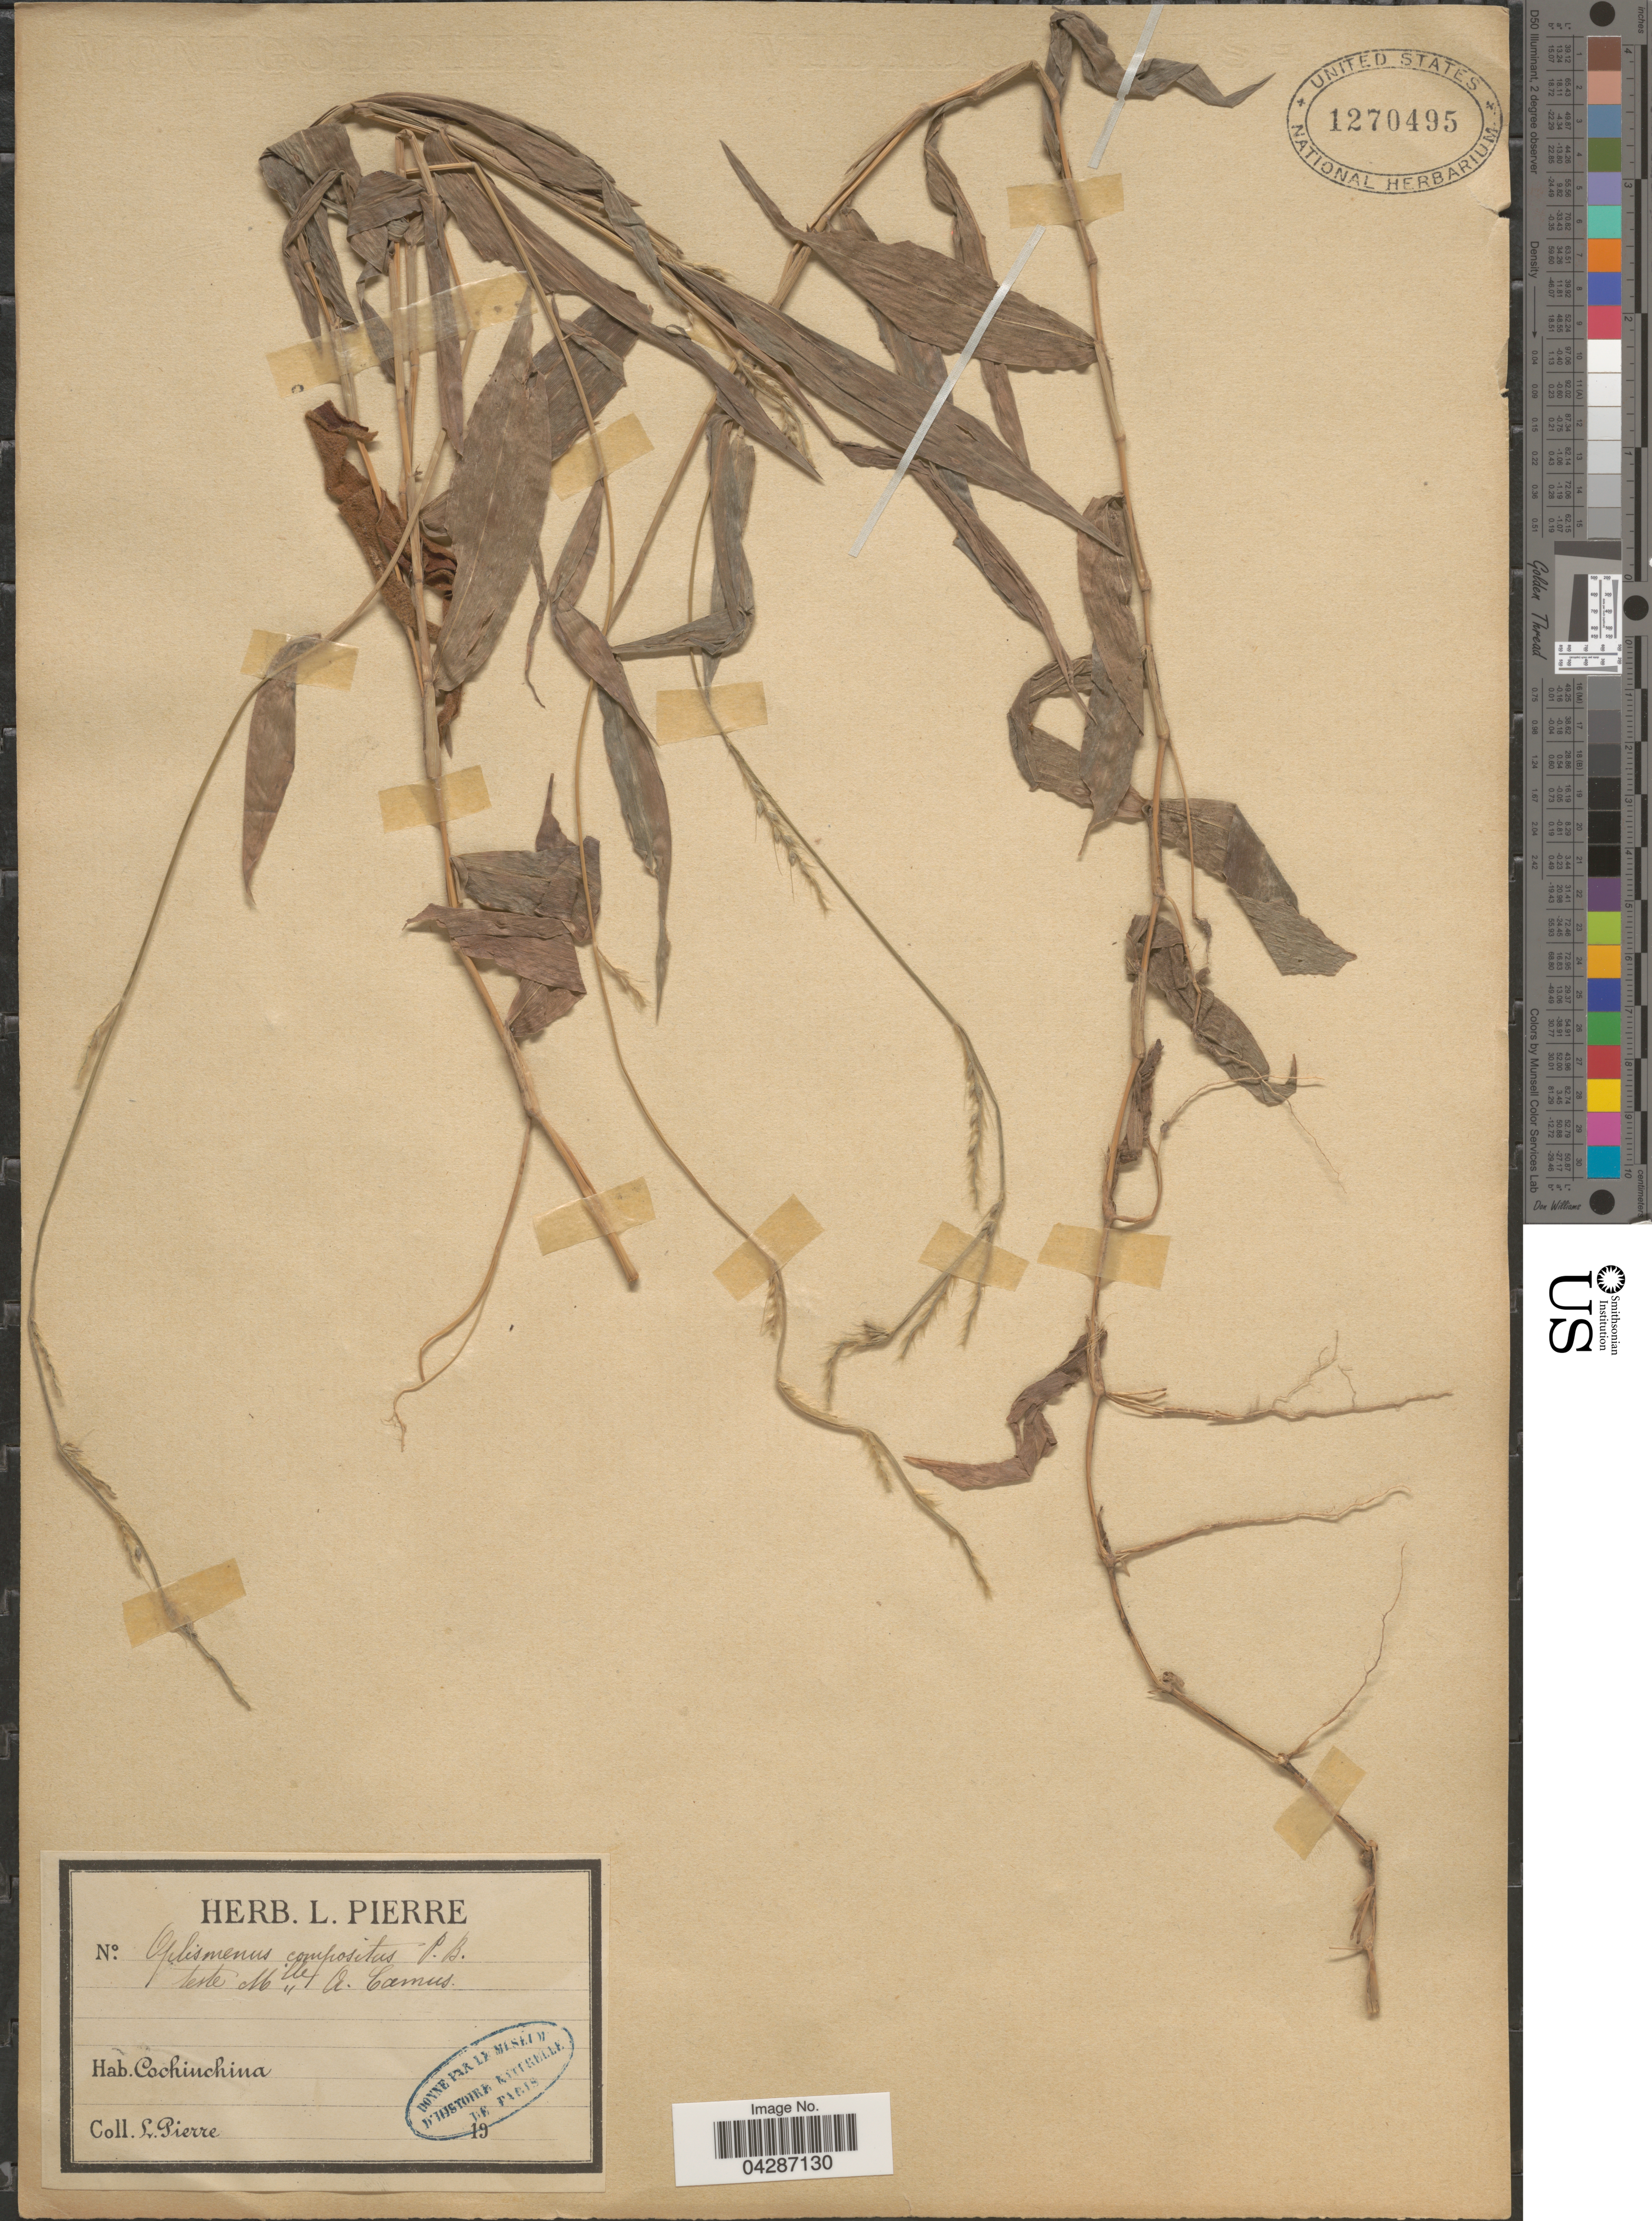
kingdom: Plantae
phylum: Tracheophyta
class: Liliopsida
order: Poales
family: Poaceae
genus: Oplismenus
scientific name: Oplismenus compositus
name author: (L.) P. Beauv.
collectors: L. Pierre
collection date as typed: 19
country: Vietnam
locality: Cochinchina.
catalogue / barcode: US 1270495